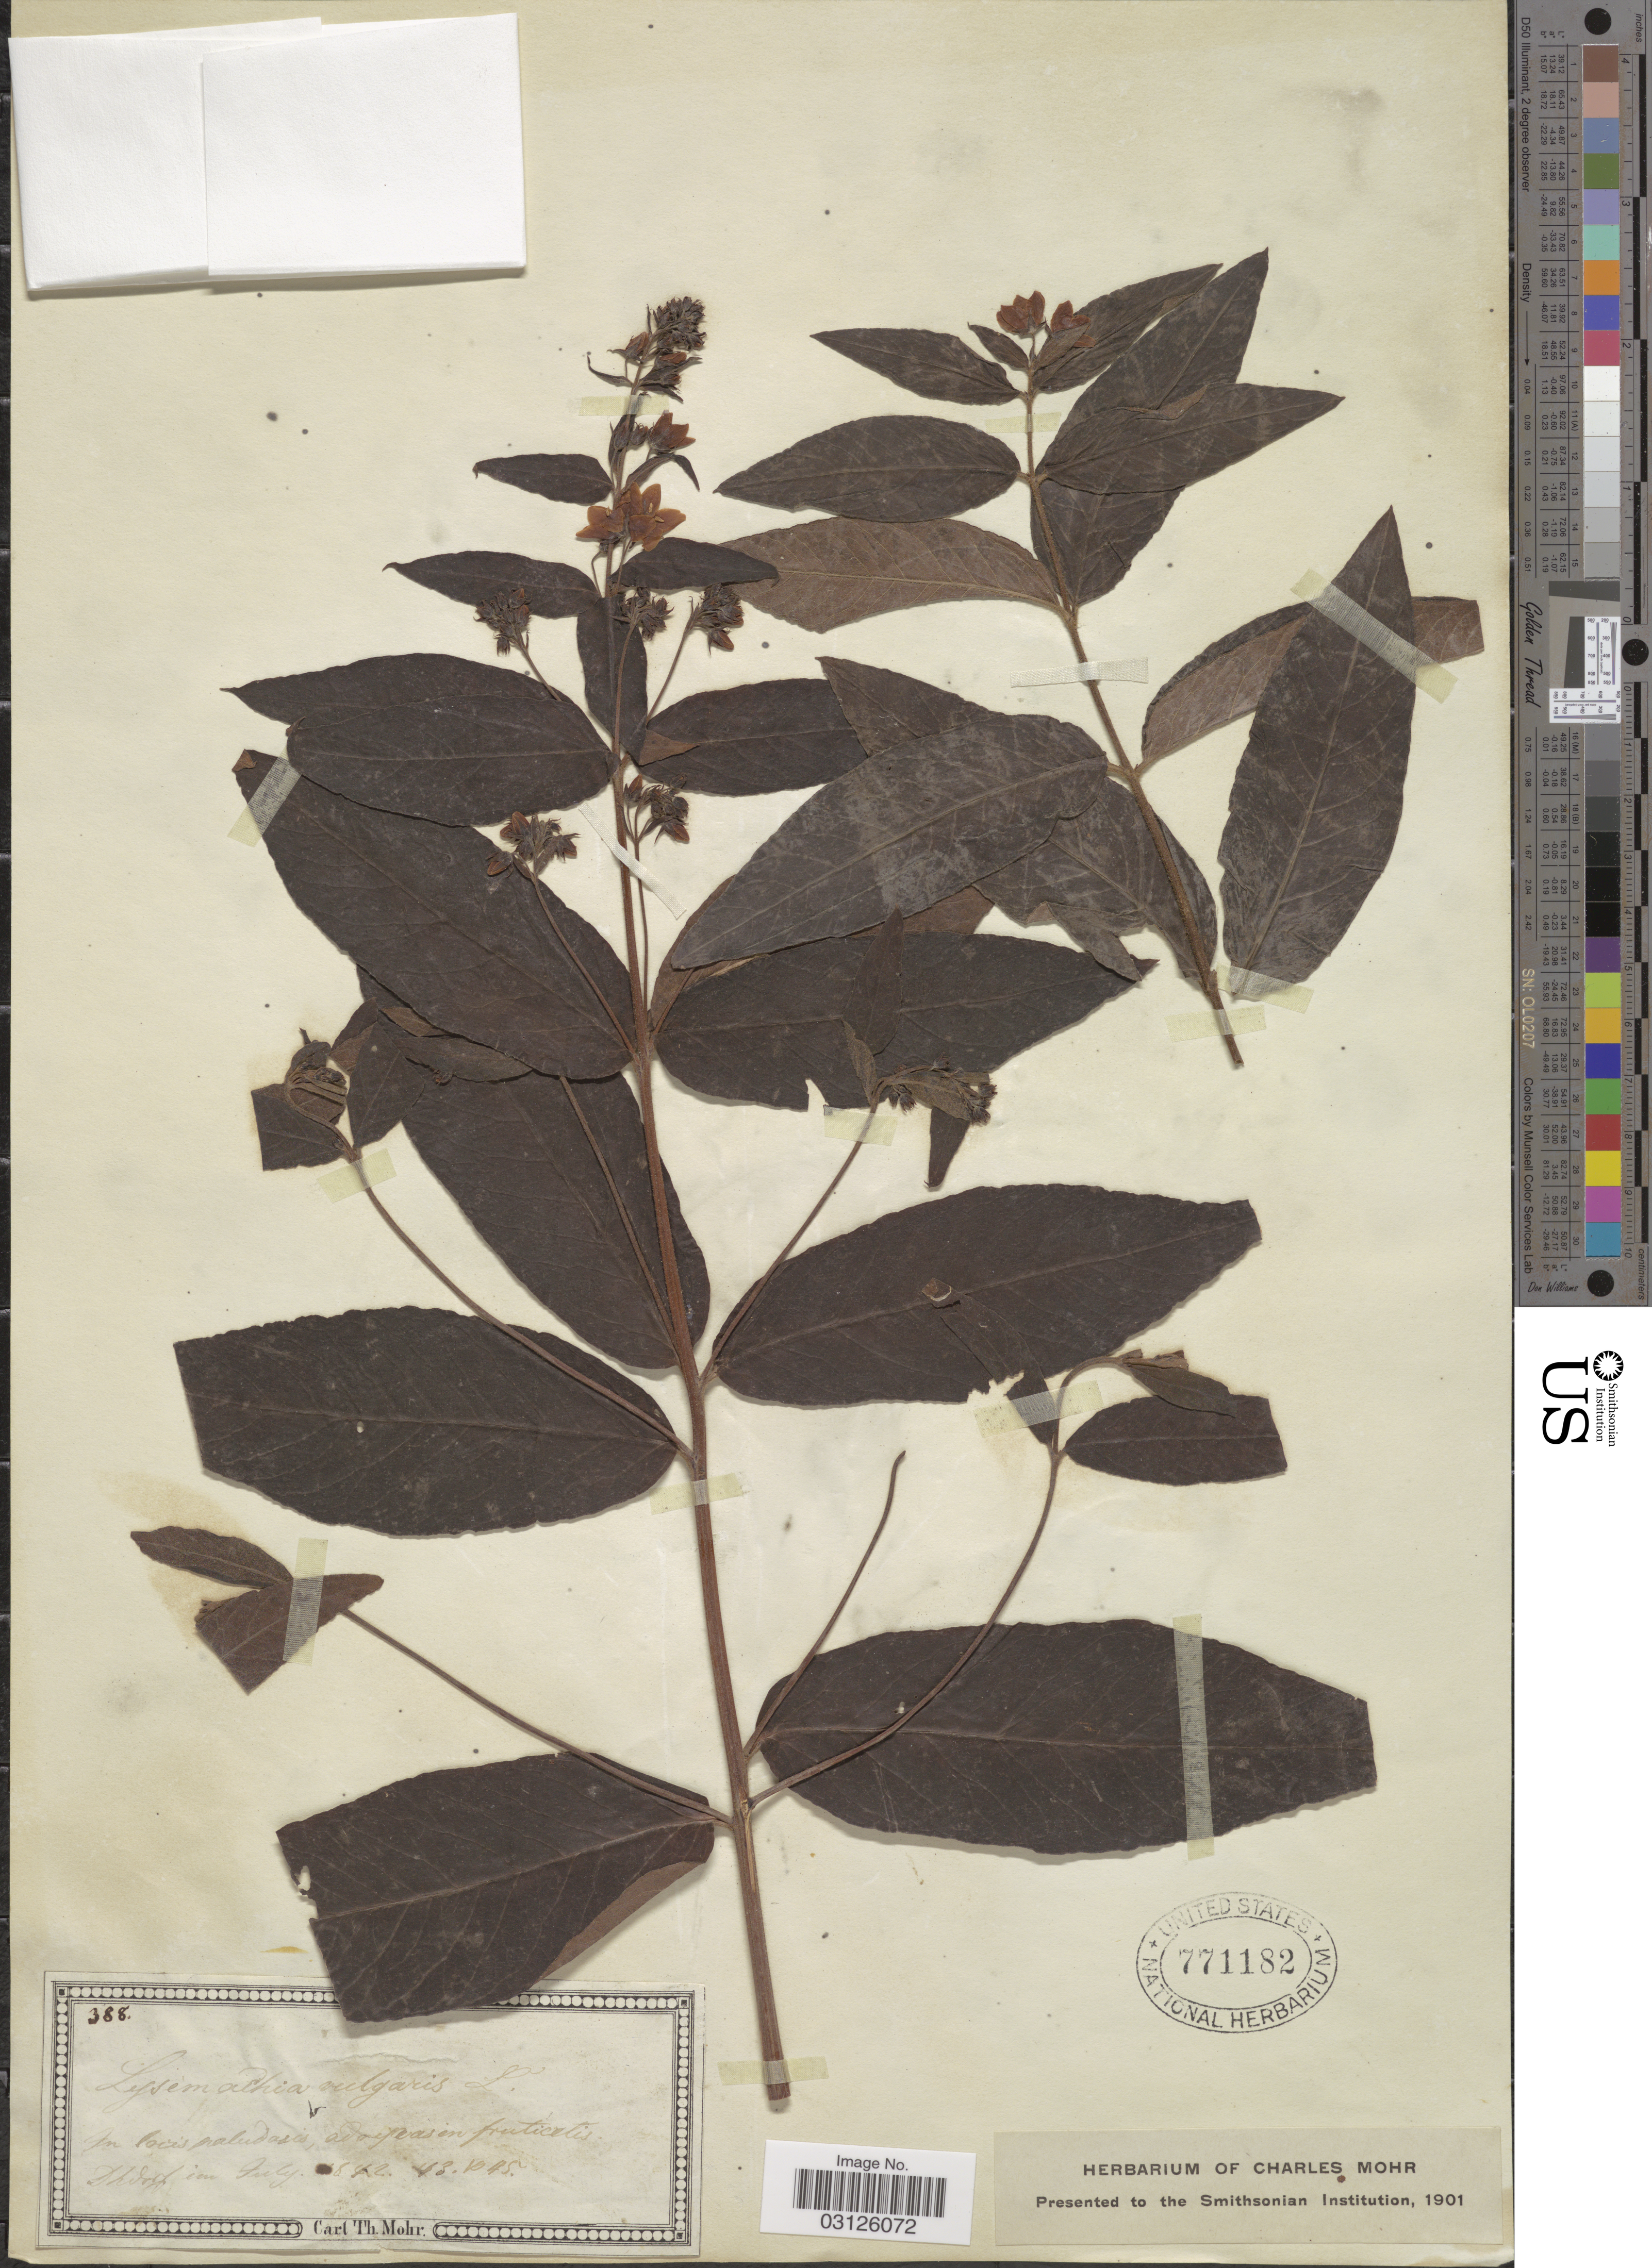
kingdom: Plantae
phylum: Tracheophyta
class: Magnoliopsida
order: Ericales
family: Primulaceae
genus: Lysimachia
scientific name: Lysimachia thyrsiflora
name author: L.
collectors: Mohr, C. T. (herbarium)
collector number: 388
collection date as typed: Transcribed d/m/y: 8/7/42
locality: In locis paludosis ad ripas en fruticetis [illegible text].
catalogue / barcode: US 771182